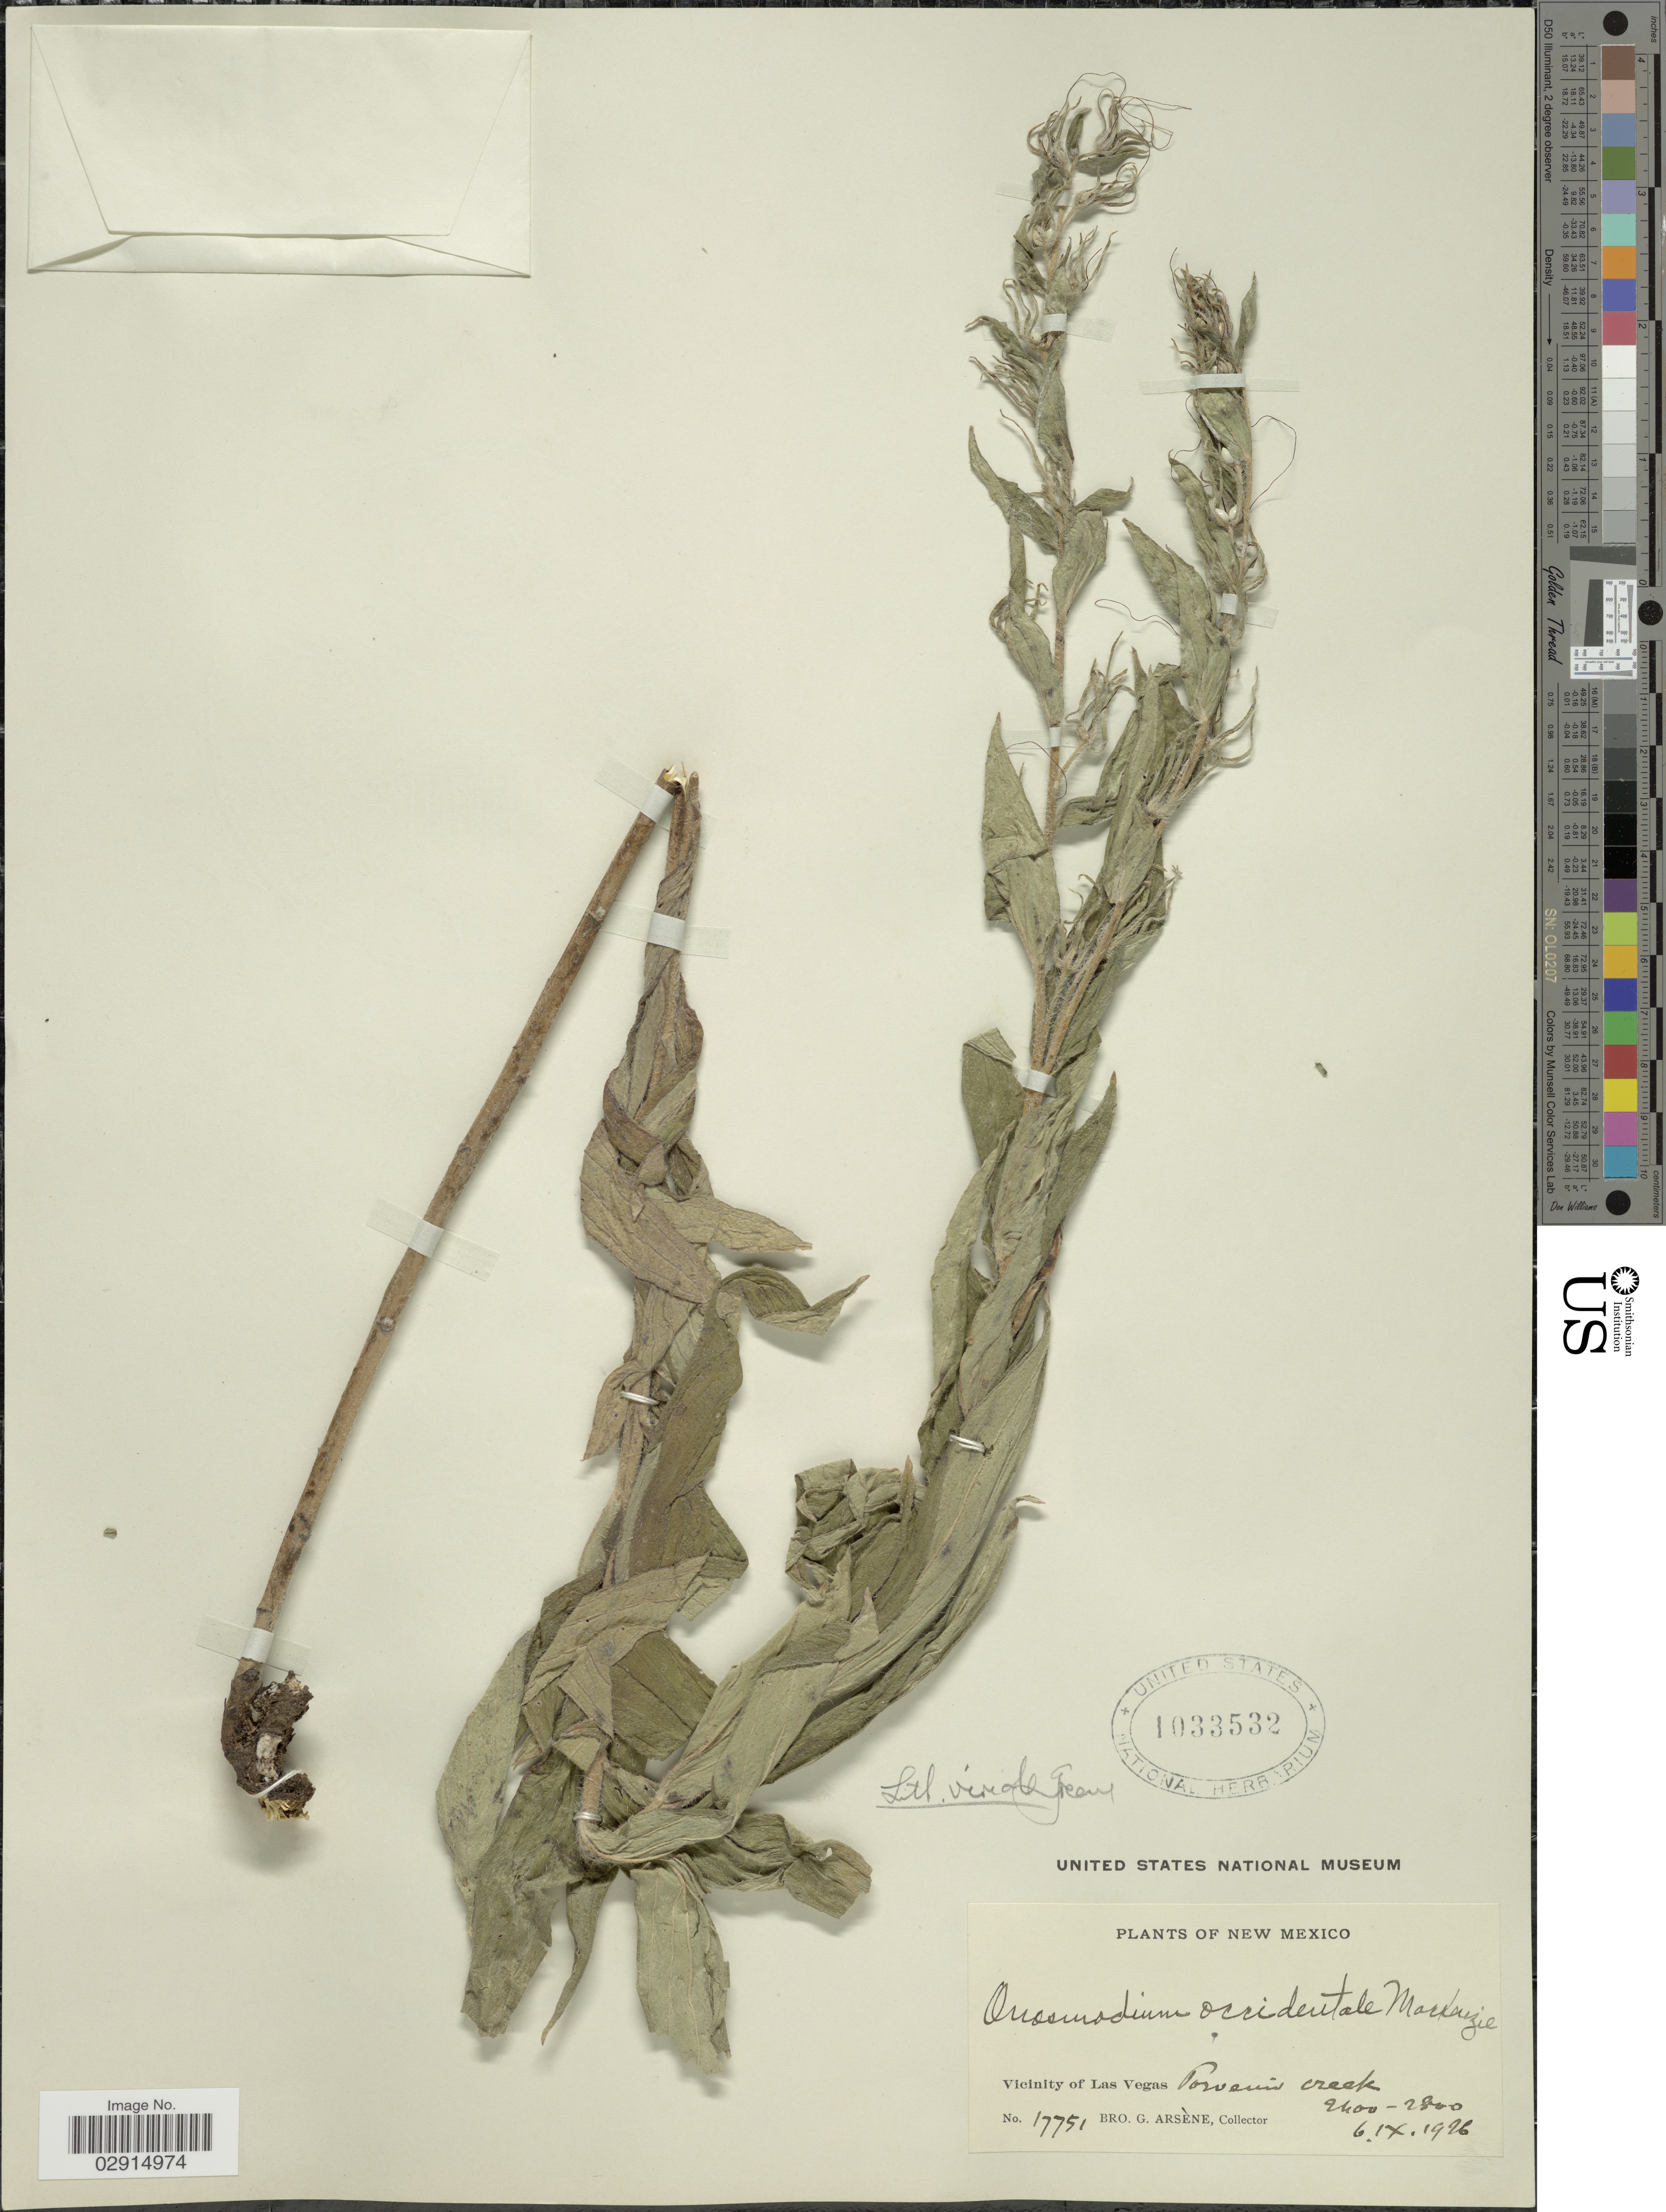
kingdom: Plantae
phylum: Tracheophyta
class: Magnoliopsida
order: Boraginales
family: Boraginaceae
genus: Lithospermum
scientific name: Lithospermum viride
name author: Greene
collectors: Bro. G. Arsène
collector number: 17751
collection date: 1926-09-06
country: United States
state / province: New Mexico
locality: Vicinity of Las Vegas. Porvenir Creek. New Mexico.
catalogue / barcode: US 1033532